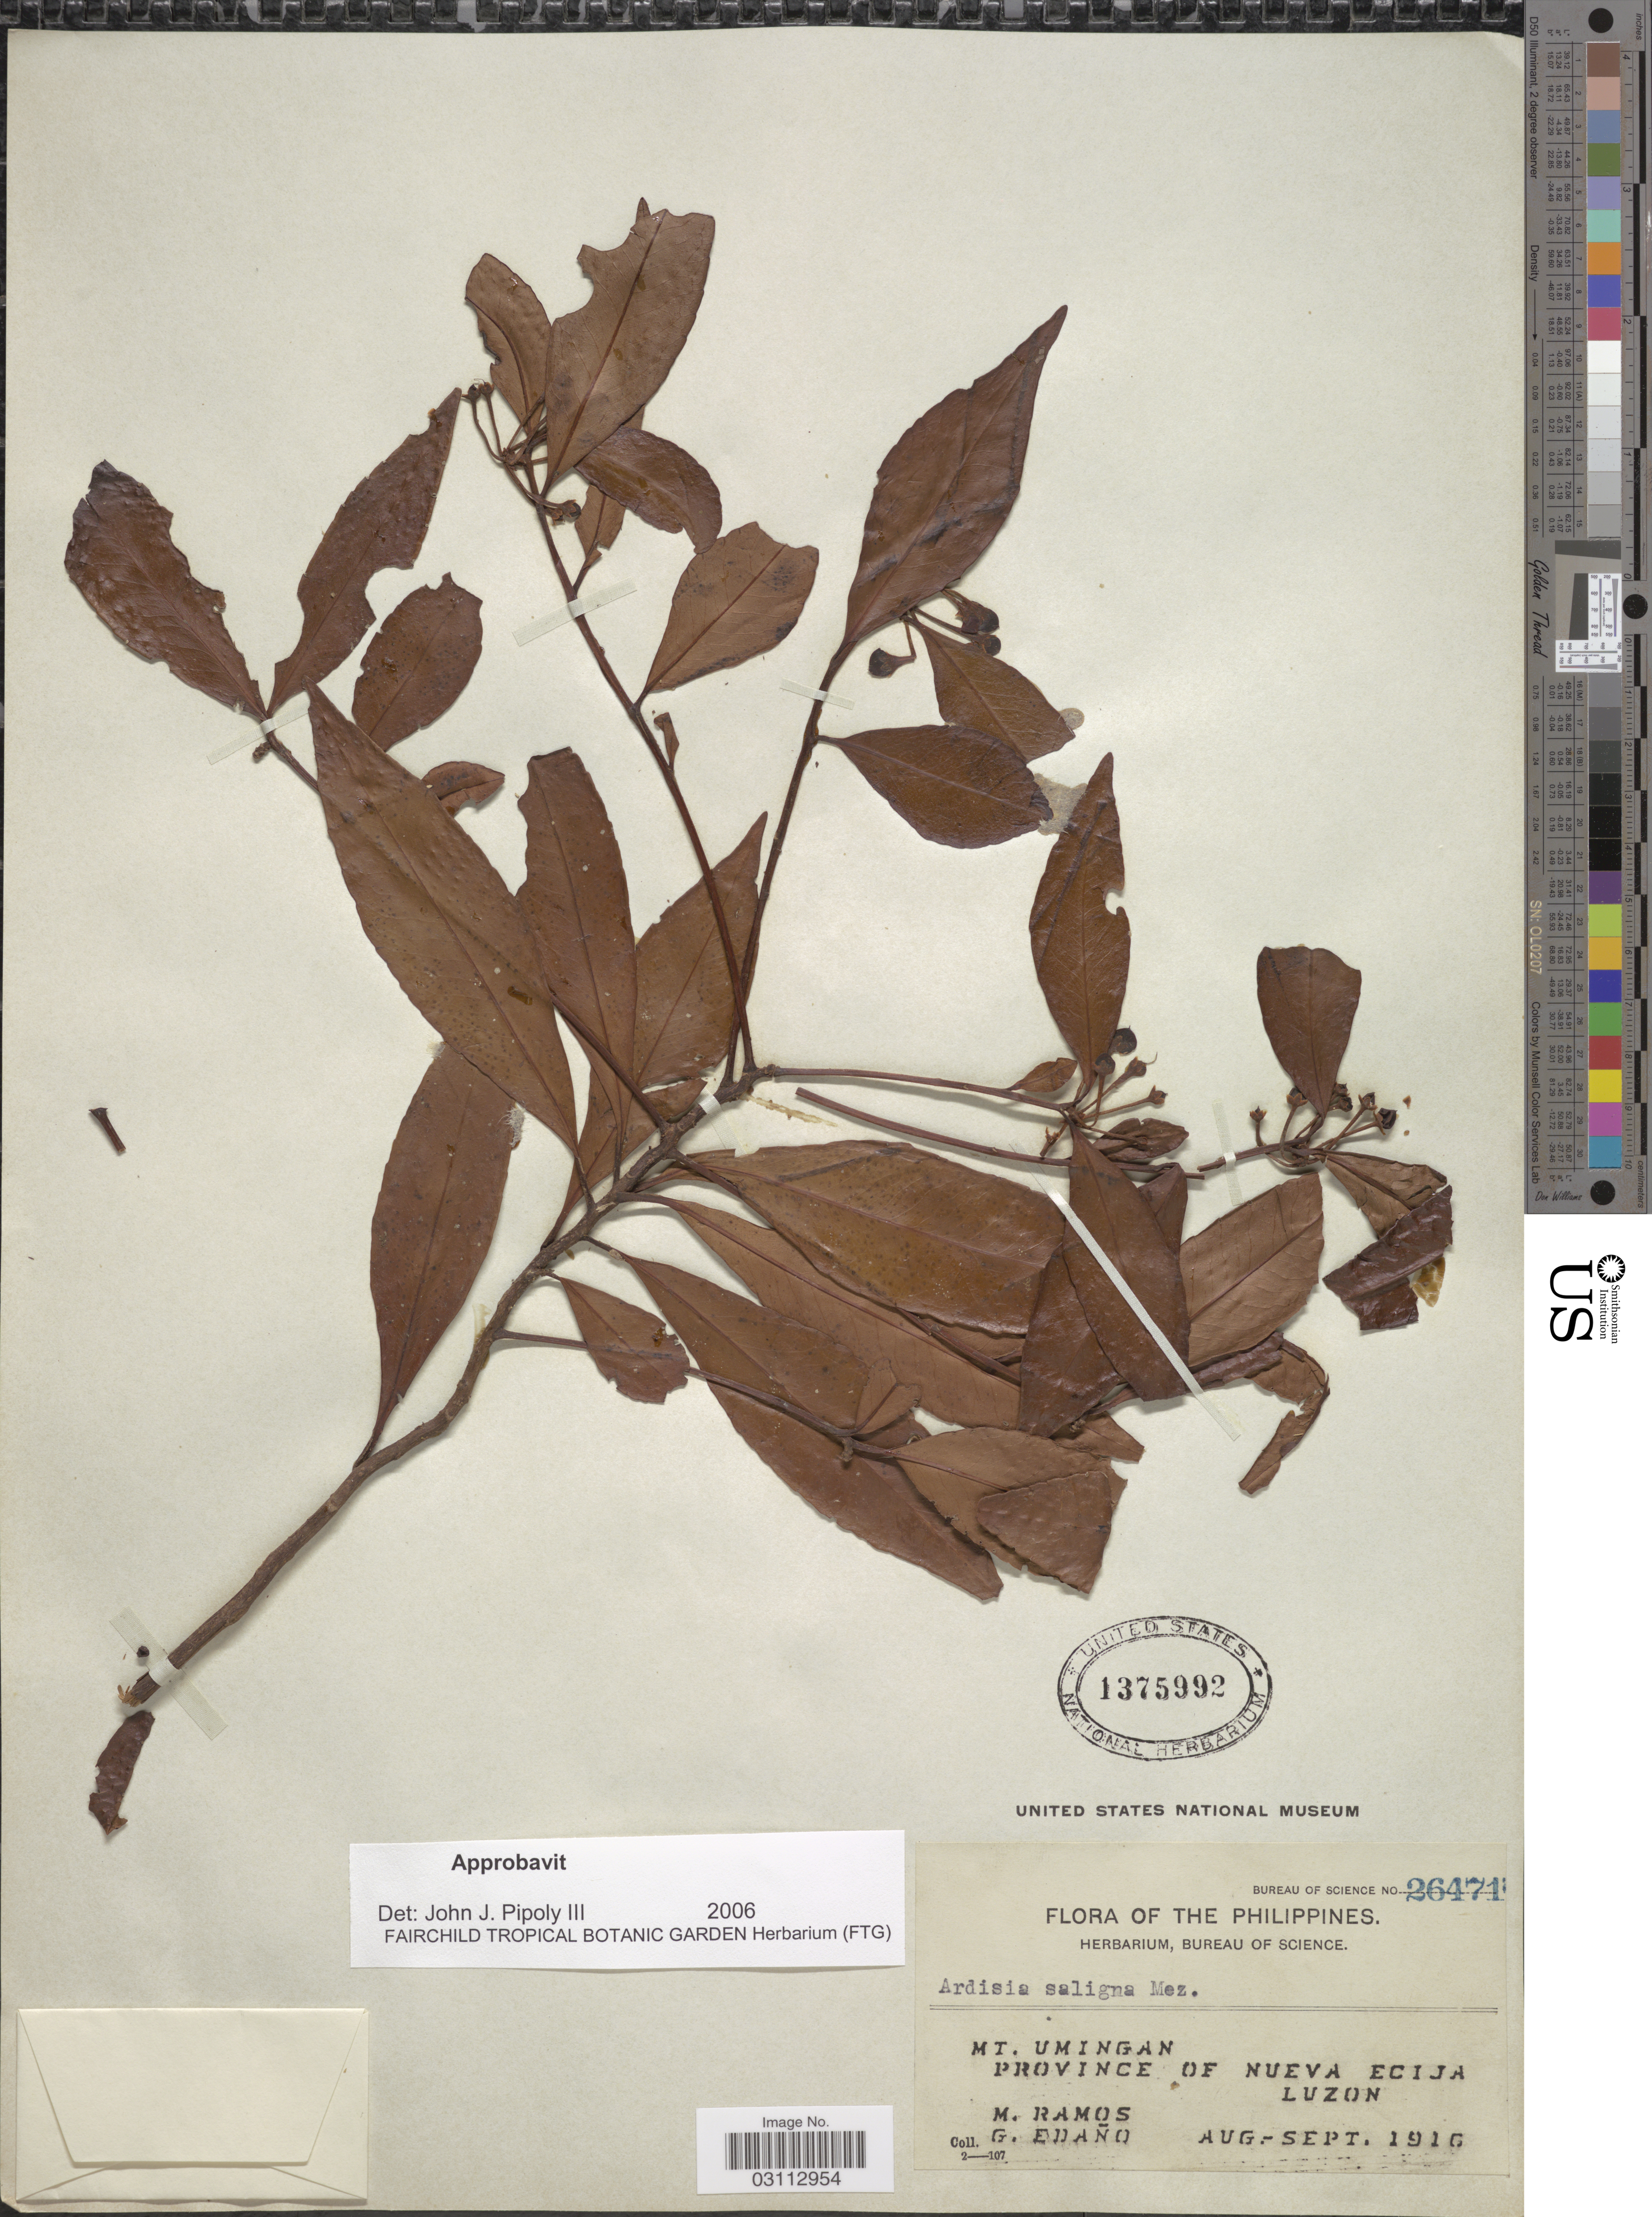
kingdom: Plantae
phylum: Tracheophyta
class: Magnoliopsida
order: Ericales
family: Primulaceae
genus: Ardisia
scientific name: Ardisia saligna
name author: Mez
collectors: M. Ramos & G. Edaño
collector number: Bureau of Science 26471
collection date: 1916-08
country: Philippines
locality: Mt. Umingan. Province of Nueva Ecija. Luzon.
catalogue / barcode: US 1375992